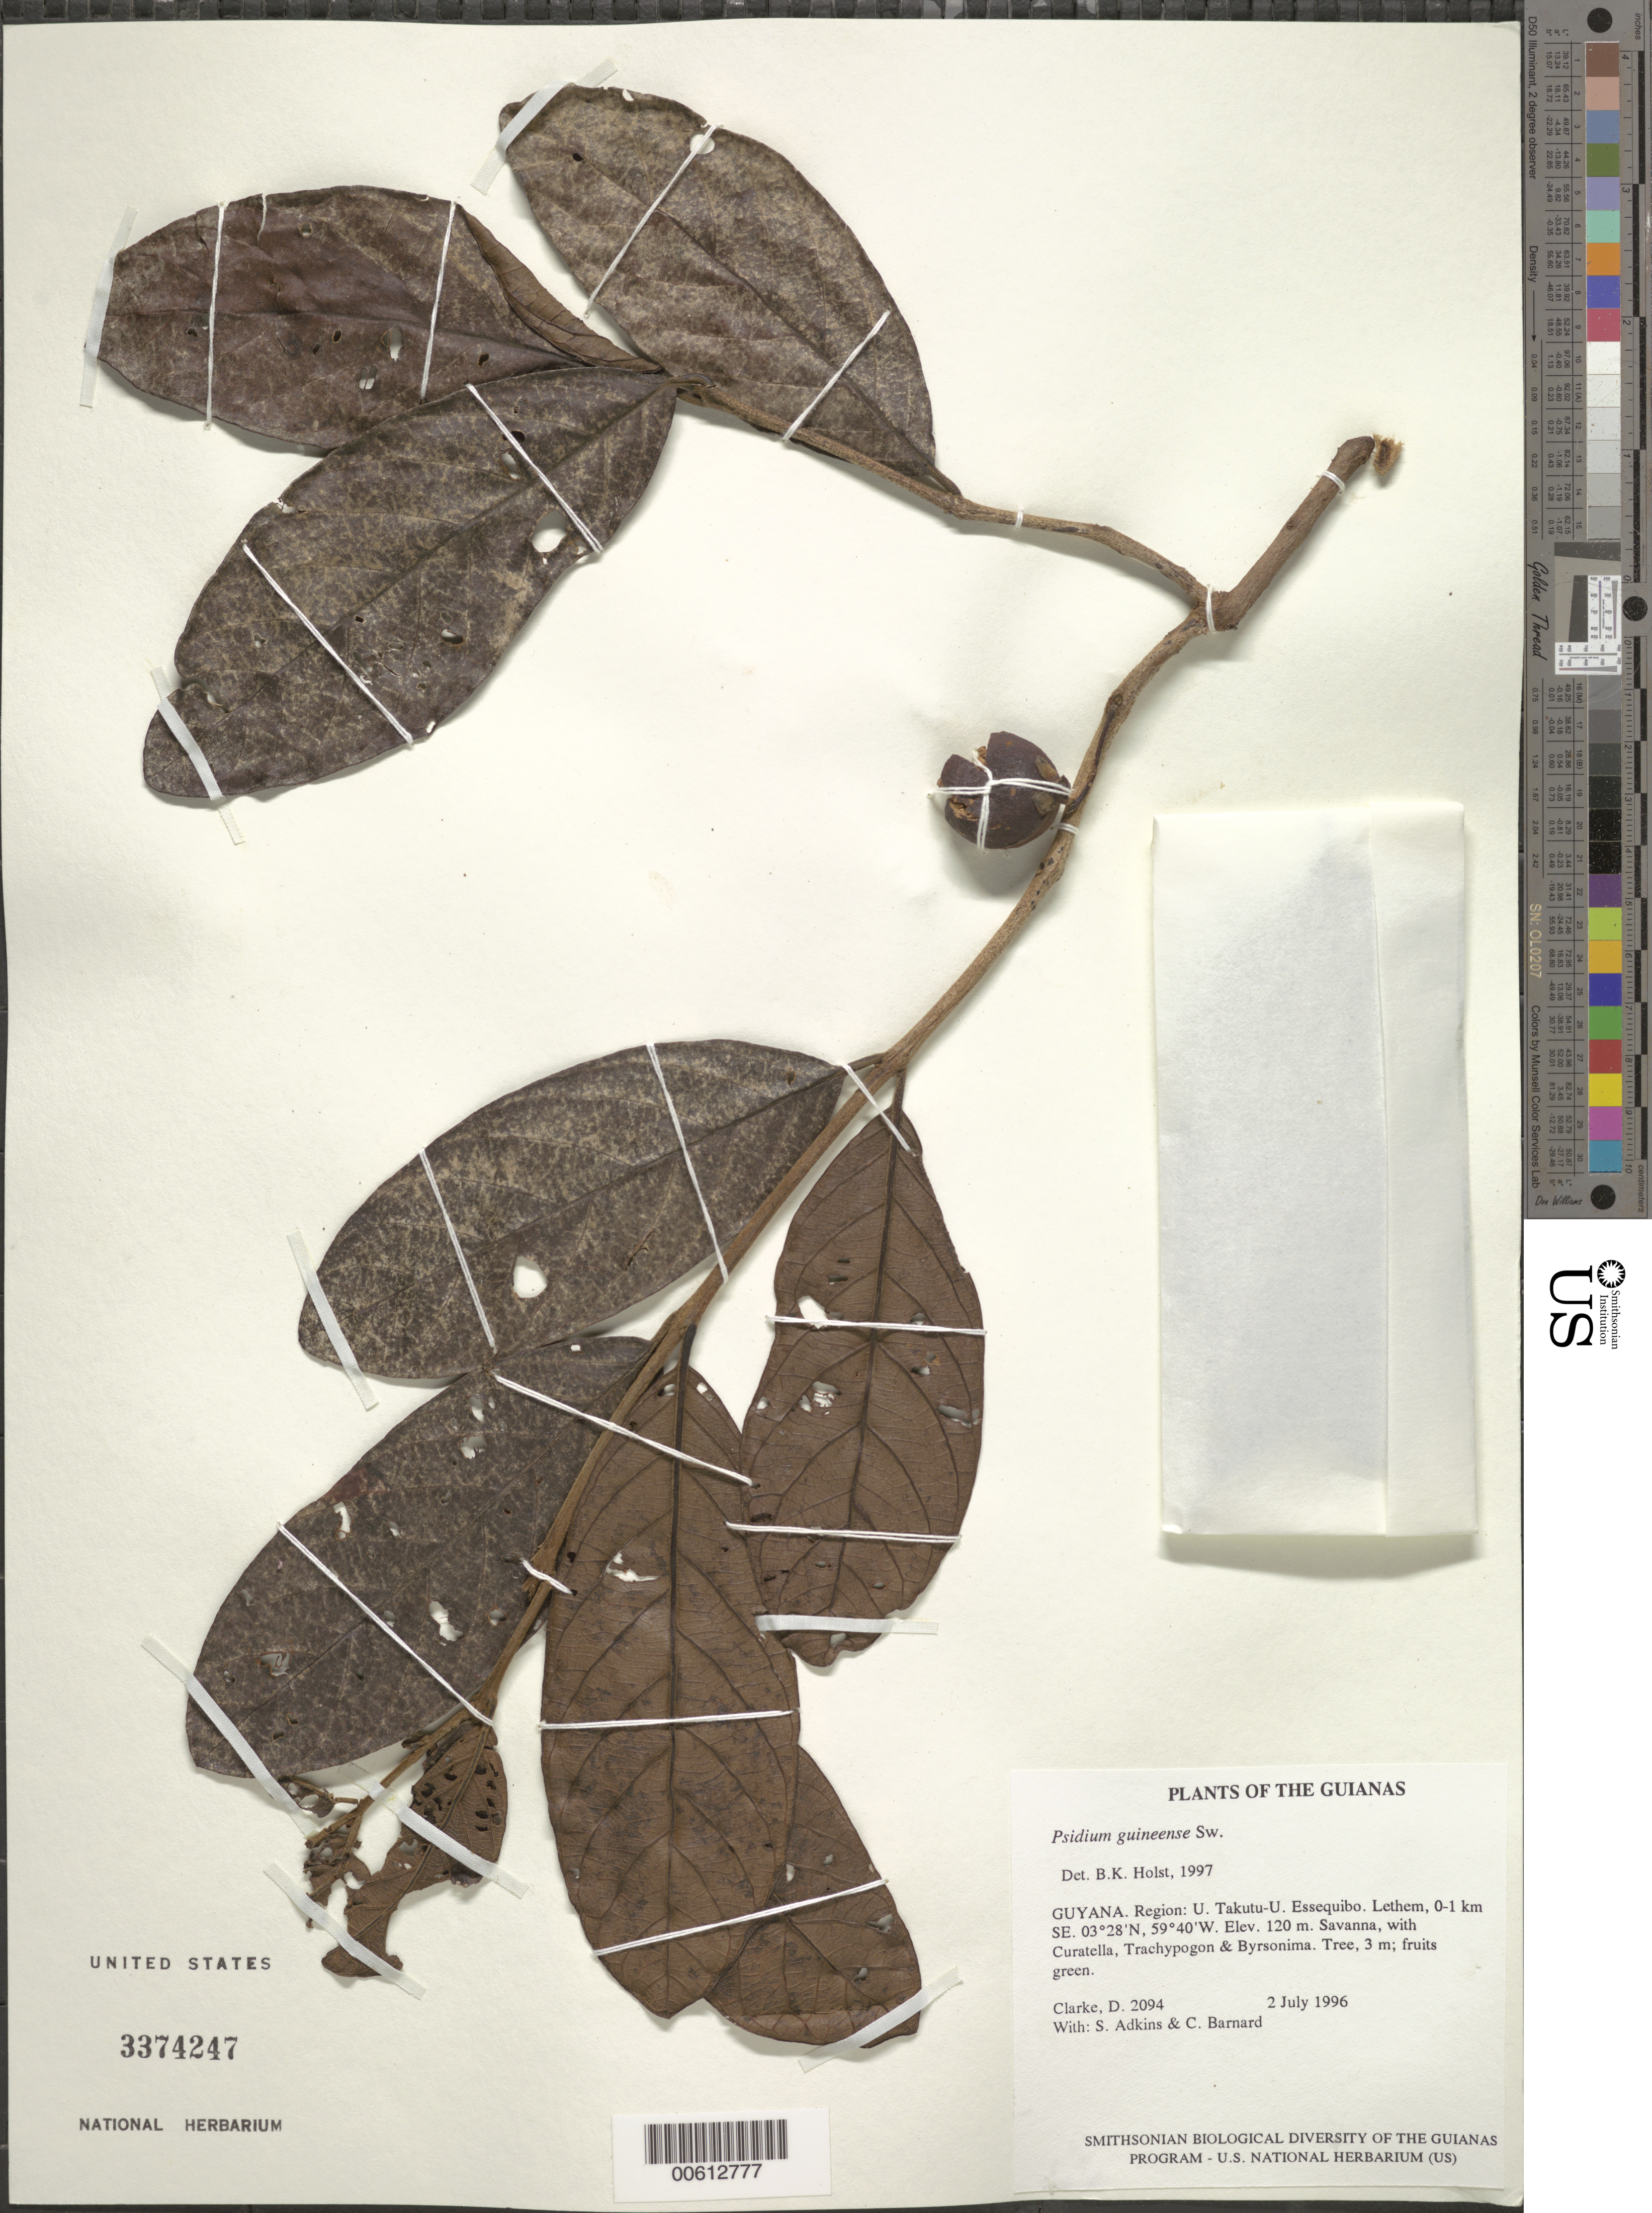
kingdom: Plantae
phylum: Tracheophyta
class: Magnoliopsida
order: Myrtales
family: Myrtaceae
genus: Psidium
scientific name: Psidium guineense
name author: Sw.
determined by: Holst, Bruce K.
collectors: H. D. Clarke, S. Adkins & C. Bernard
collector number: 2094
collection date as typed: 2 July 1996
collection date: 1996-07-02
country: Guyana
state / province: U. Takutu-U. Essequibo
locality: Lethem, 0-1 km SE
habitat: Savanna, with Curatella, Trachypogon & Byrsonima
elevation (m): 120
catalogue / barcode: US 3374247